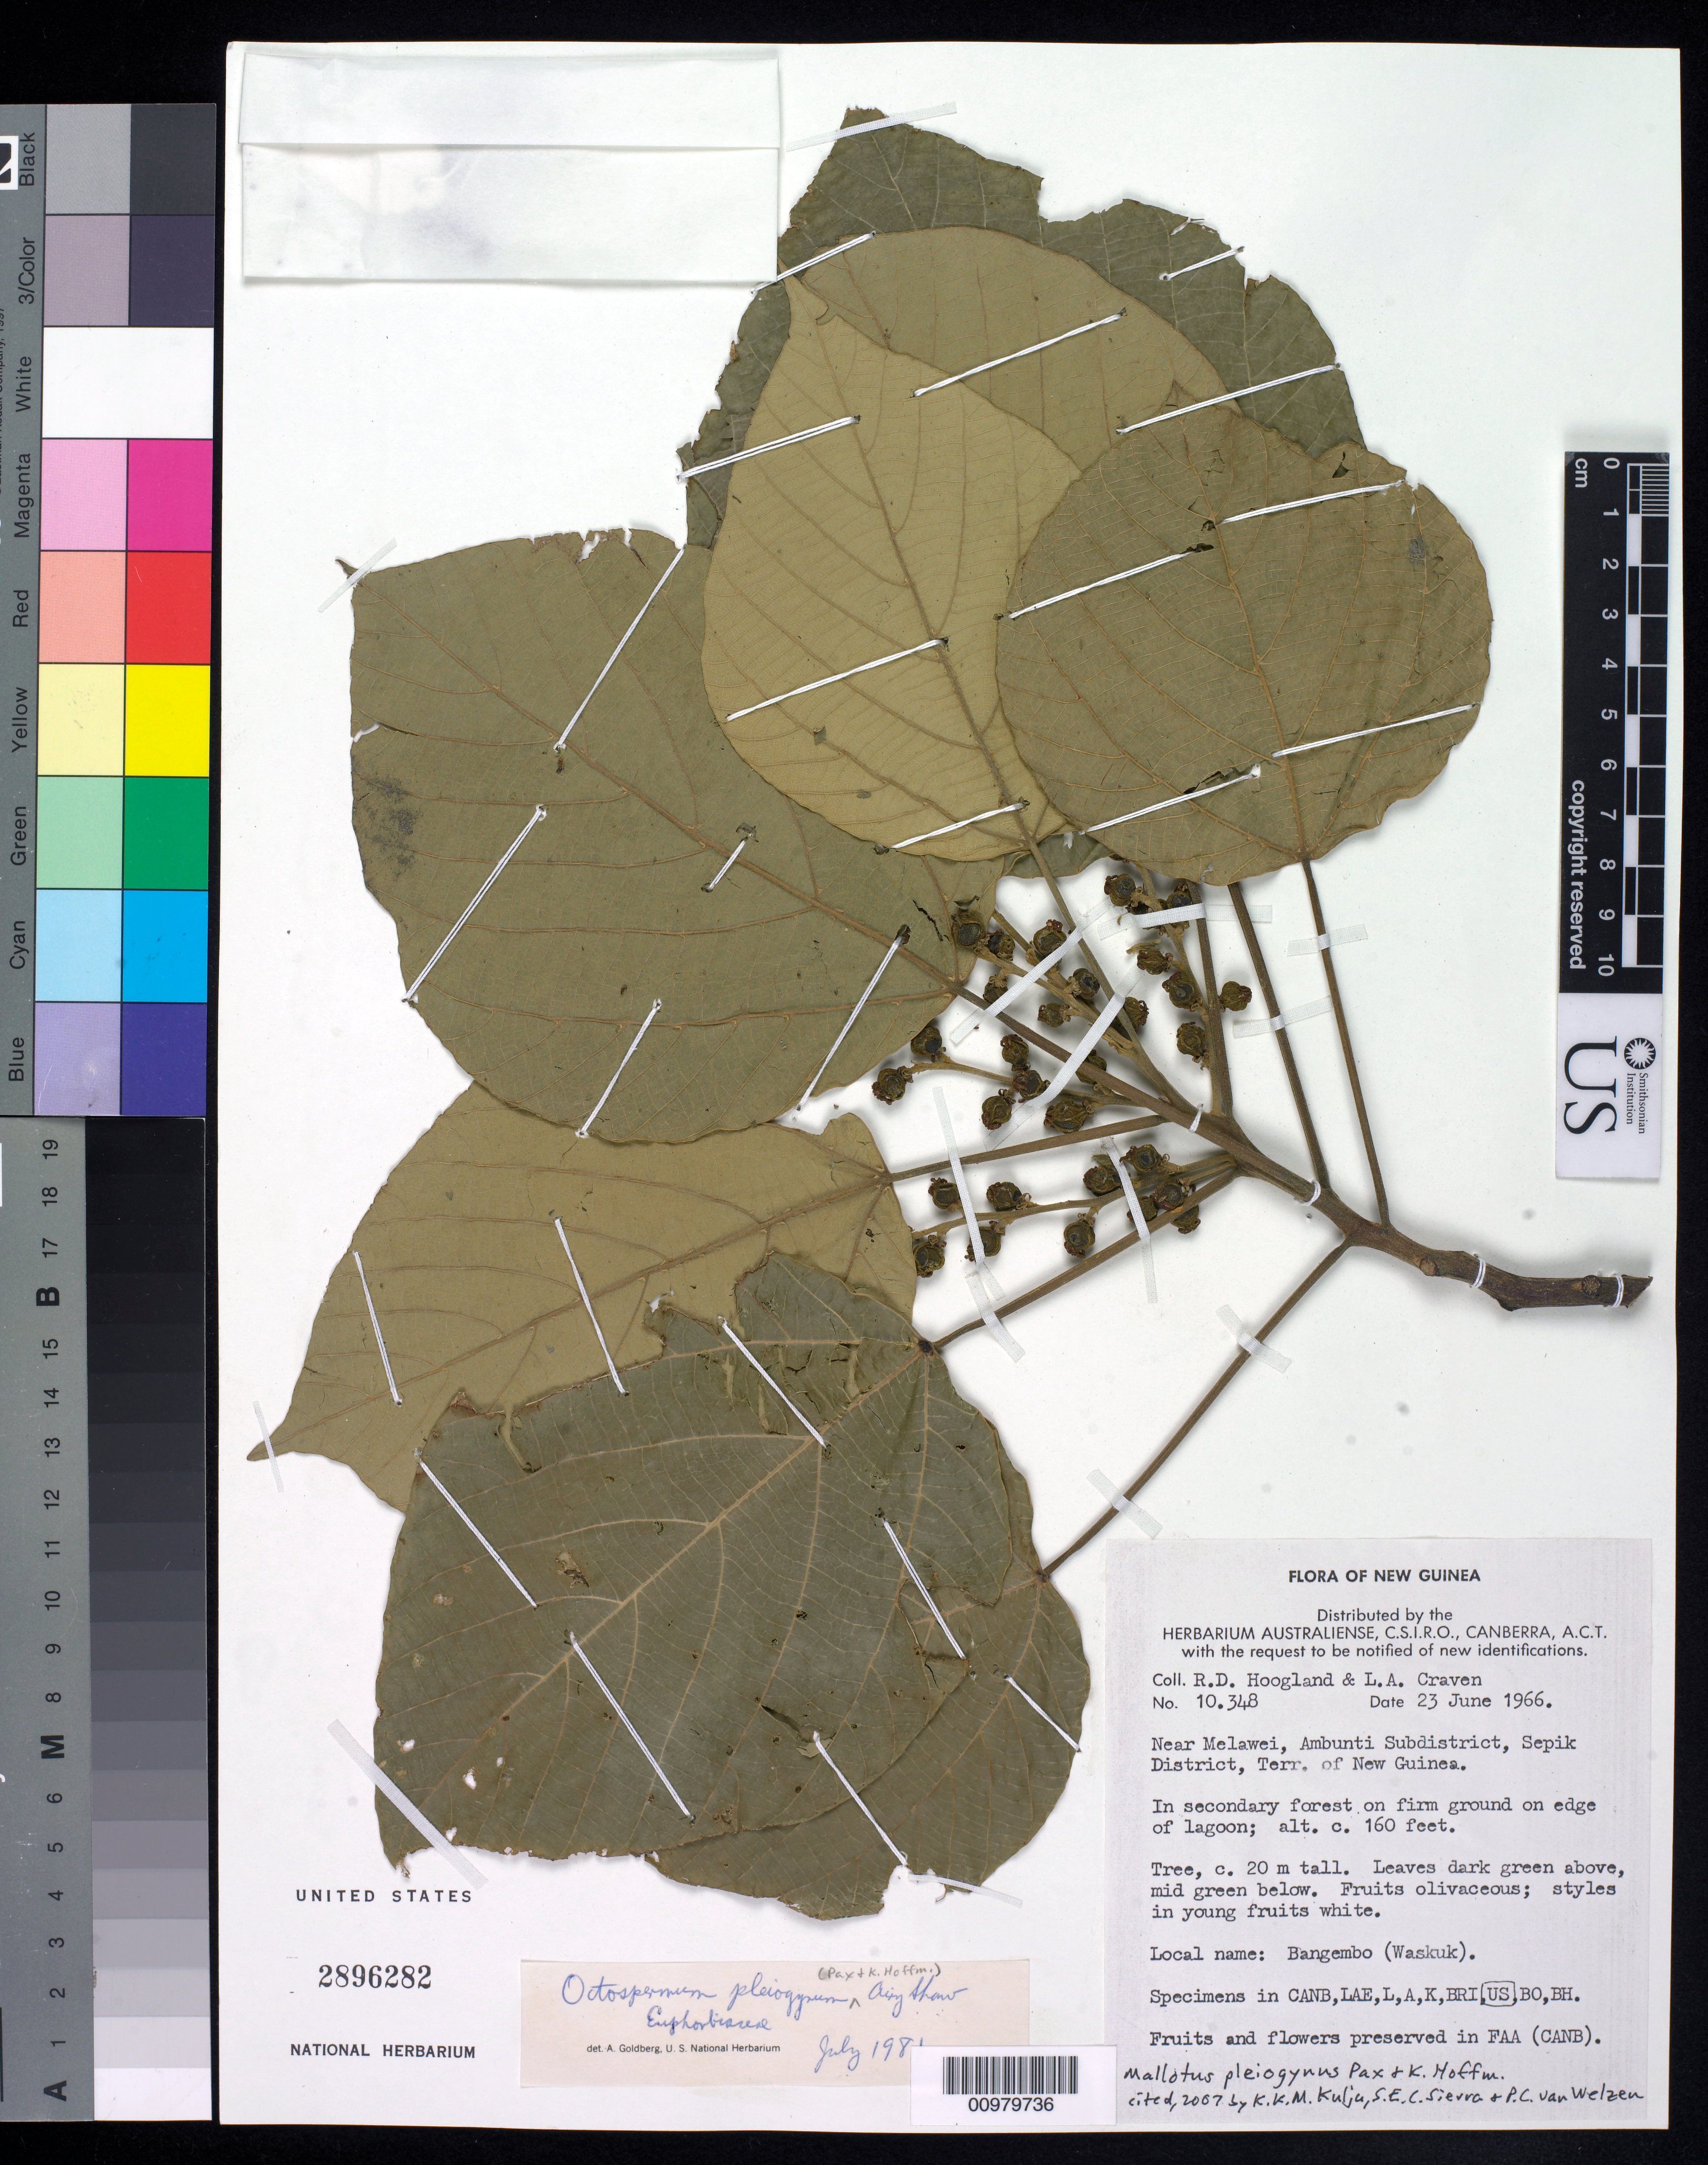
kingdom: Plantae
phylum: Tracheophyta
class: Magnoliopsida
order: Malpighiales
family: Euphorbiaceae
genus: Mallotus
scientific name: Mallotus pleiogynus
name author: Pax & K. Hoffm.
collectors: R. D. Hoogland & L. A. Craven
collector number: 10348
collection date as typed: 23 Jun 1966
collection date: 1966-06-23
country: Papua New Guinea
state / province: East Sepik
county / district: Ambunti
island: New Guinea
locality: Near Melawei, Ambunti Subdistrict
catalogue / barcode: US 2896282